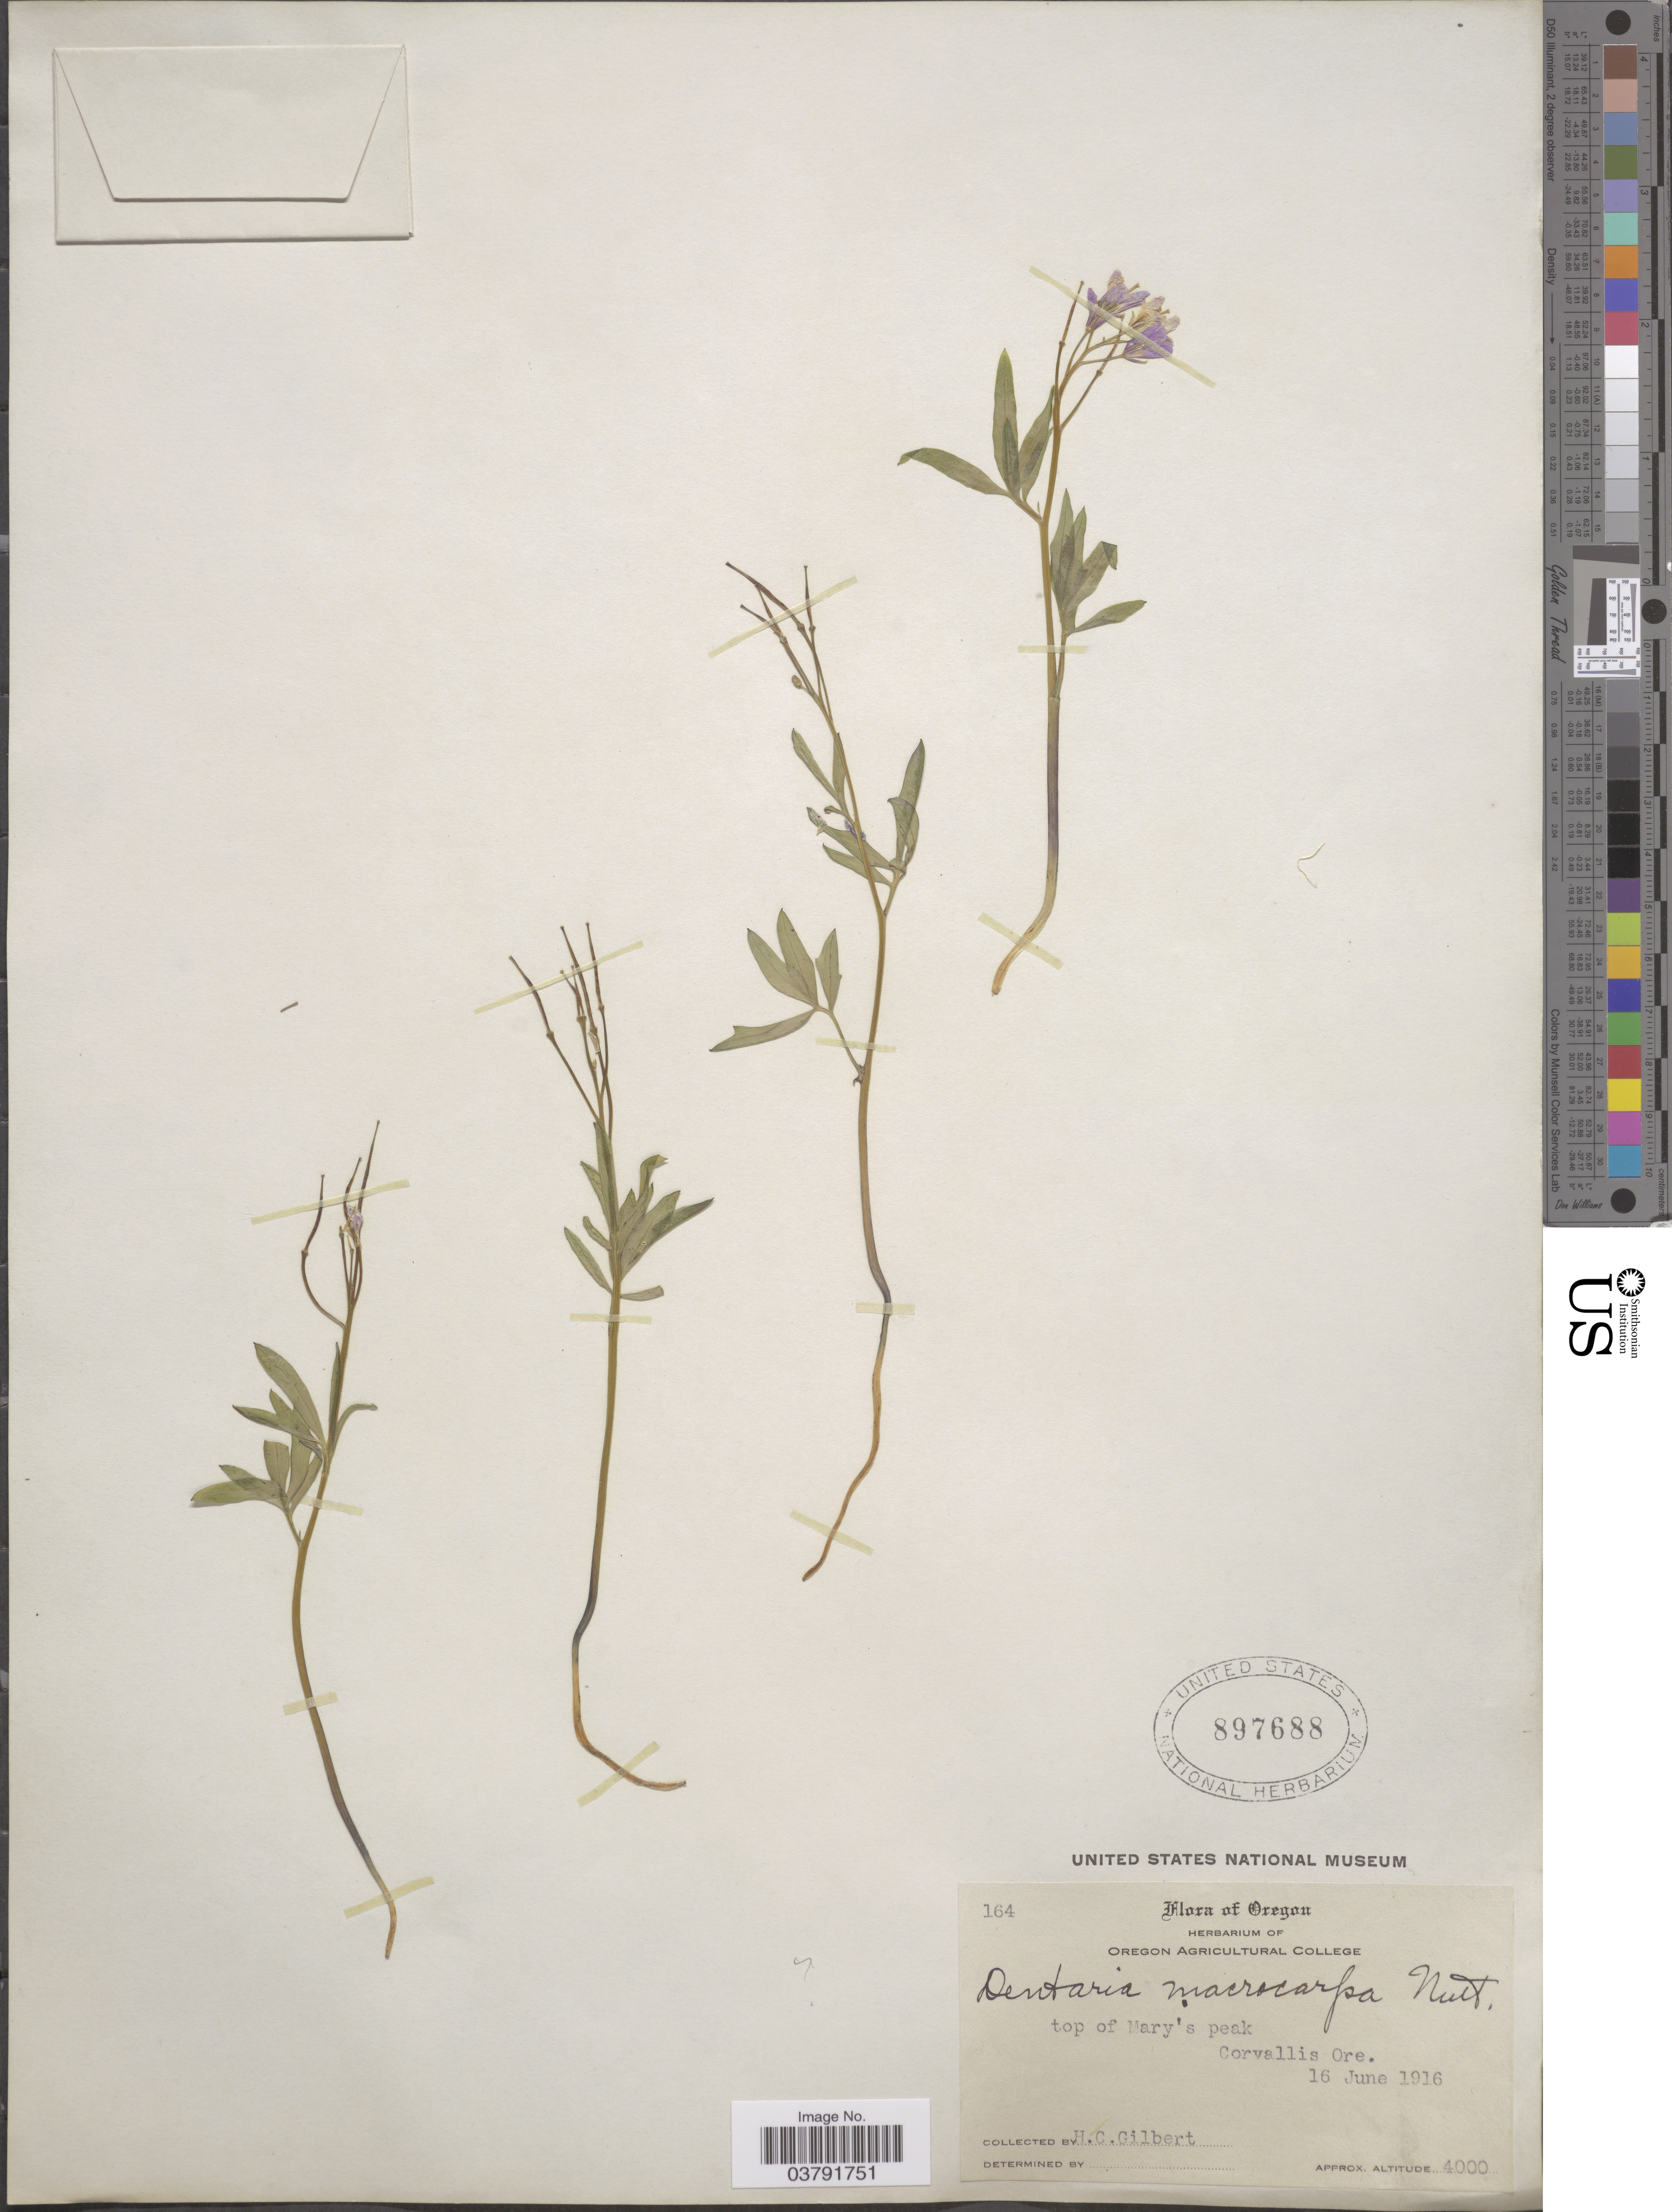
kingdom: Plantae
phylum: Tracheophyta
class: Magnoliopsida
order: Brassicales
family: Brassicaceae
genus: Dentaria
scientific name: Dentaria sp.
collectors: H. Gilbert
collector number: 164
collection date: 1916-06-16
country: United States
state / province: Oregon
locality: Top of Mary's peak. Corvallis.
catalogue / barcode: US 897688